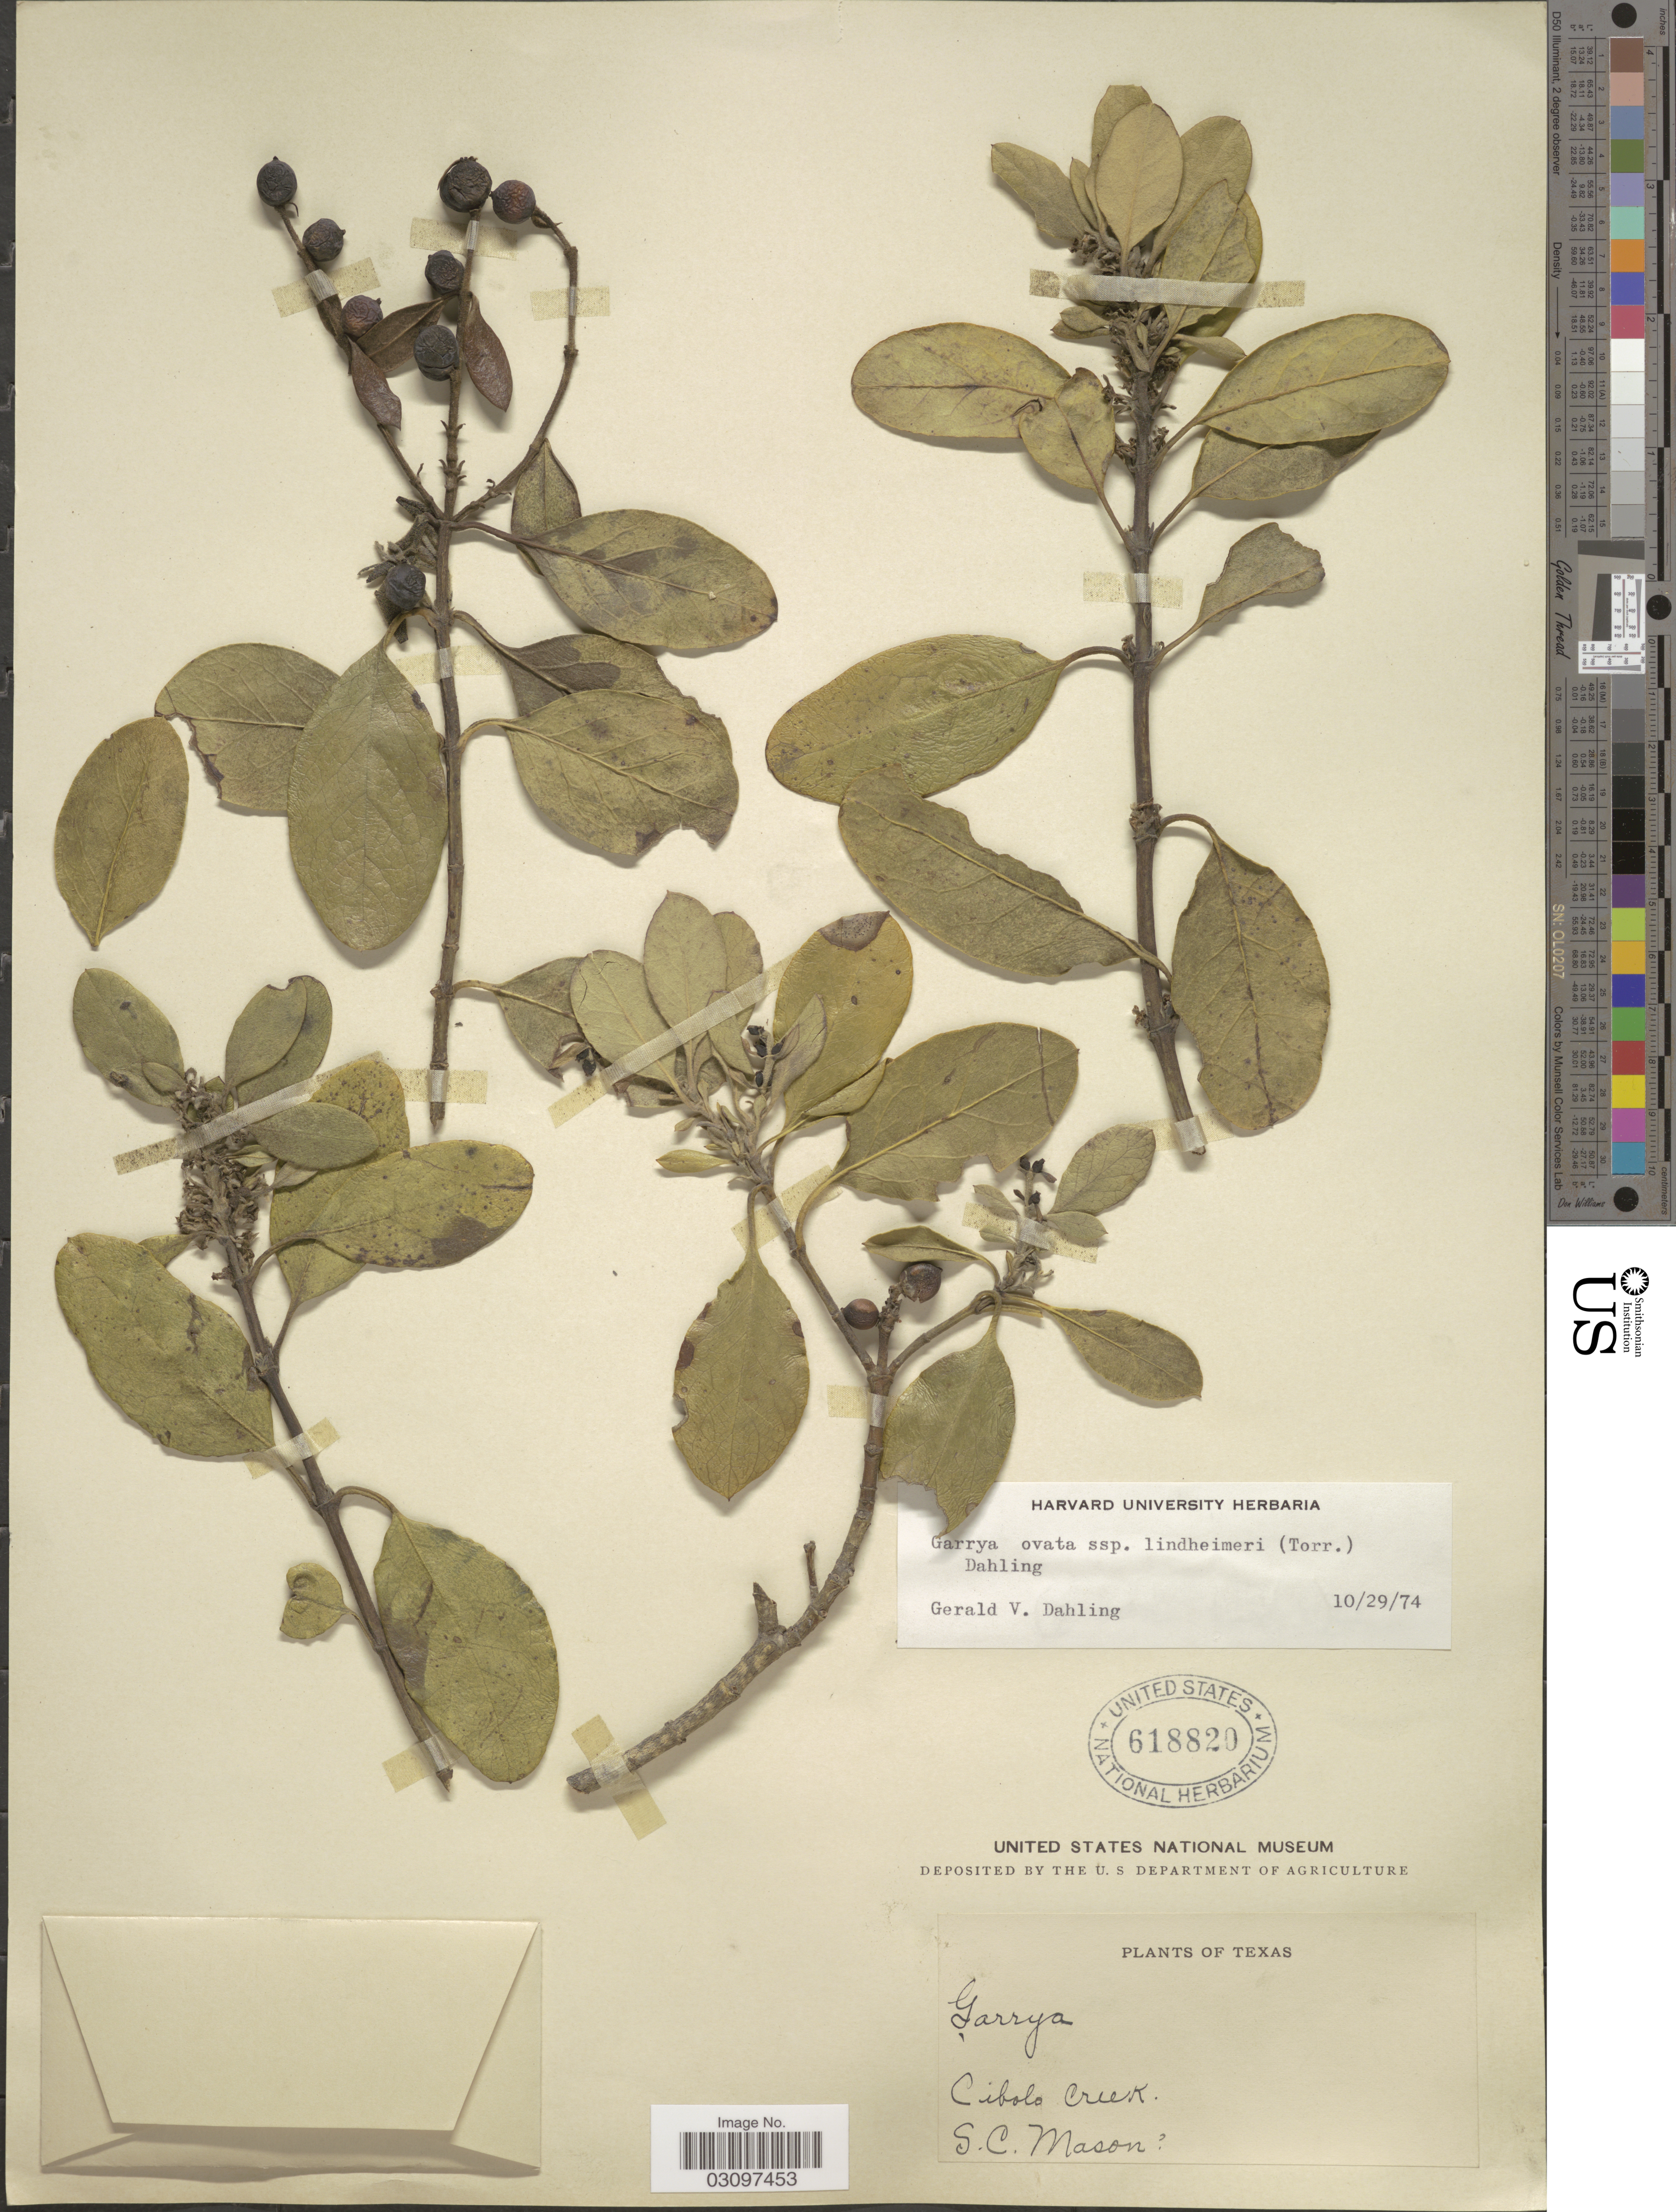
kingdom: Plantae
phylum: Tracheophyta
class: Magnoliopsida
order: Garryales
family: Garryaceae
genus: Garrya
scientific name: Garrya ovata subsp. lindheimeri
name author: (Torr.) Dahling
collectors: S. Mason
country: United States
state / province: Texas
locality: Cibolo Creek.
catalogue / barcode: US 618820